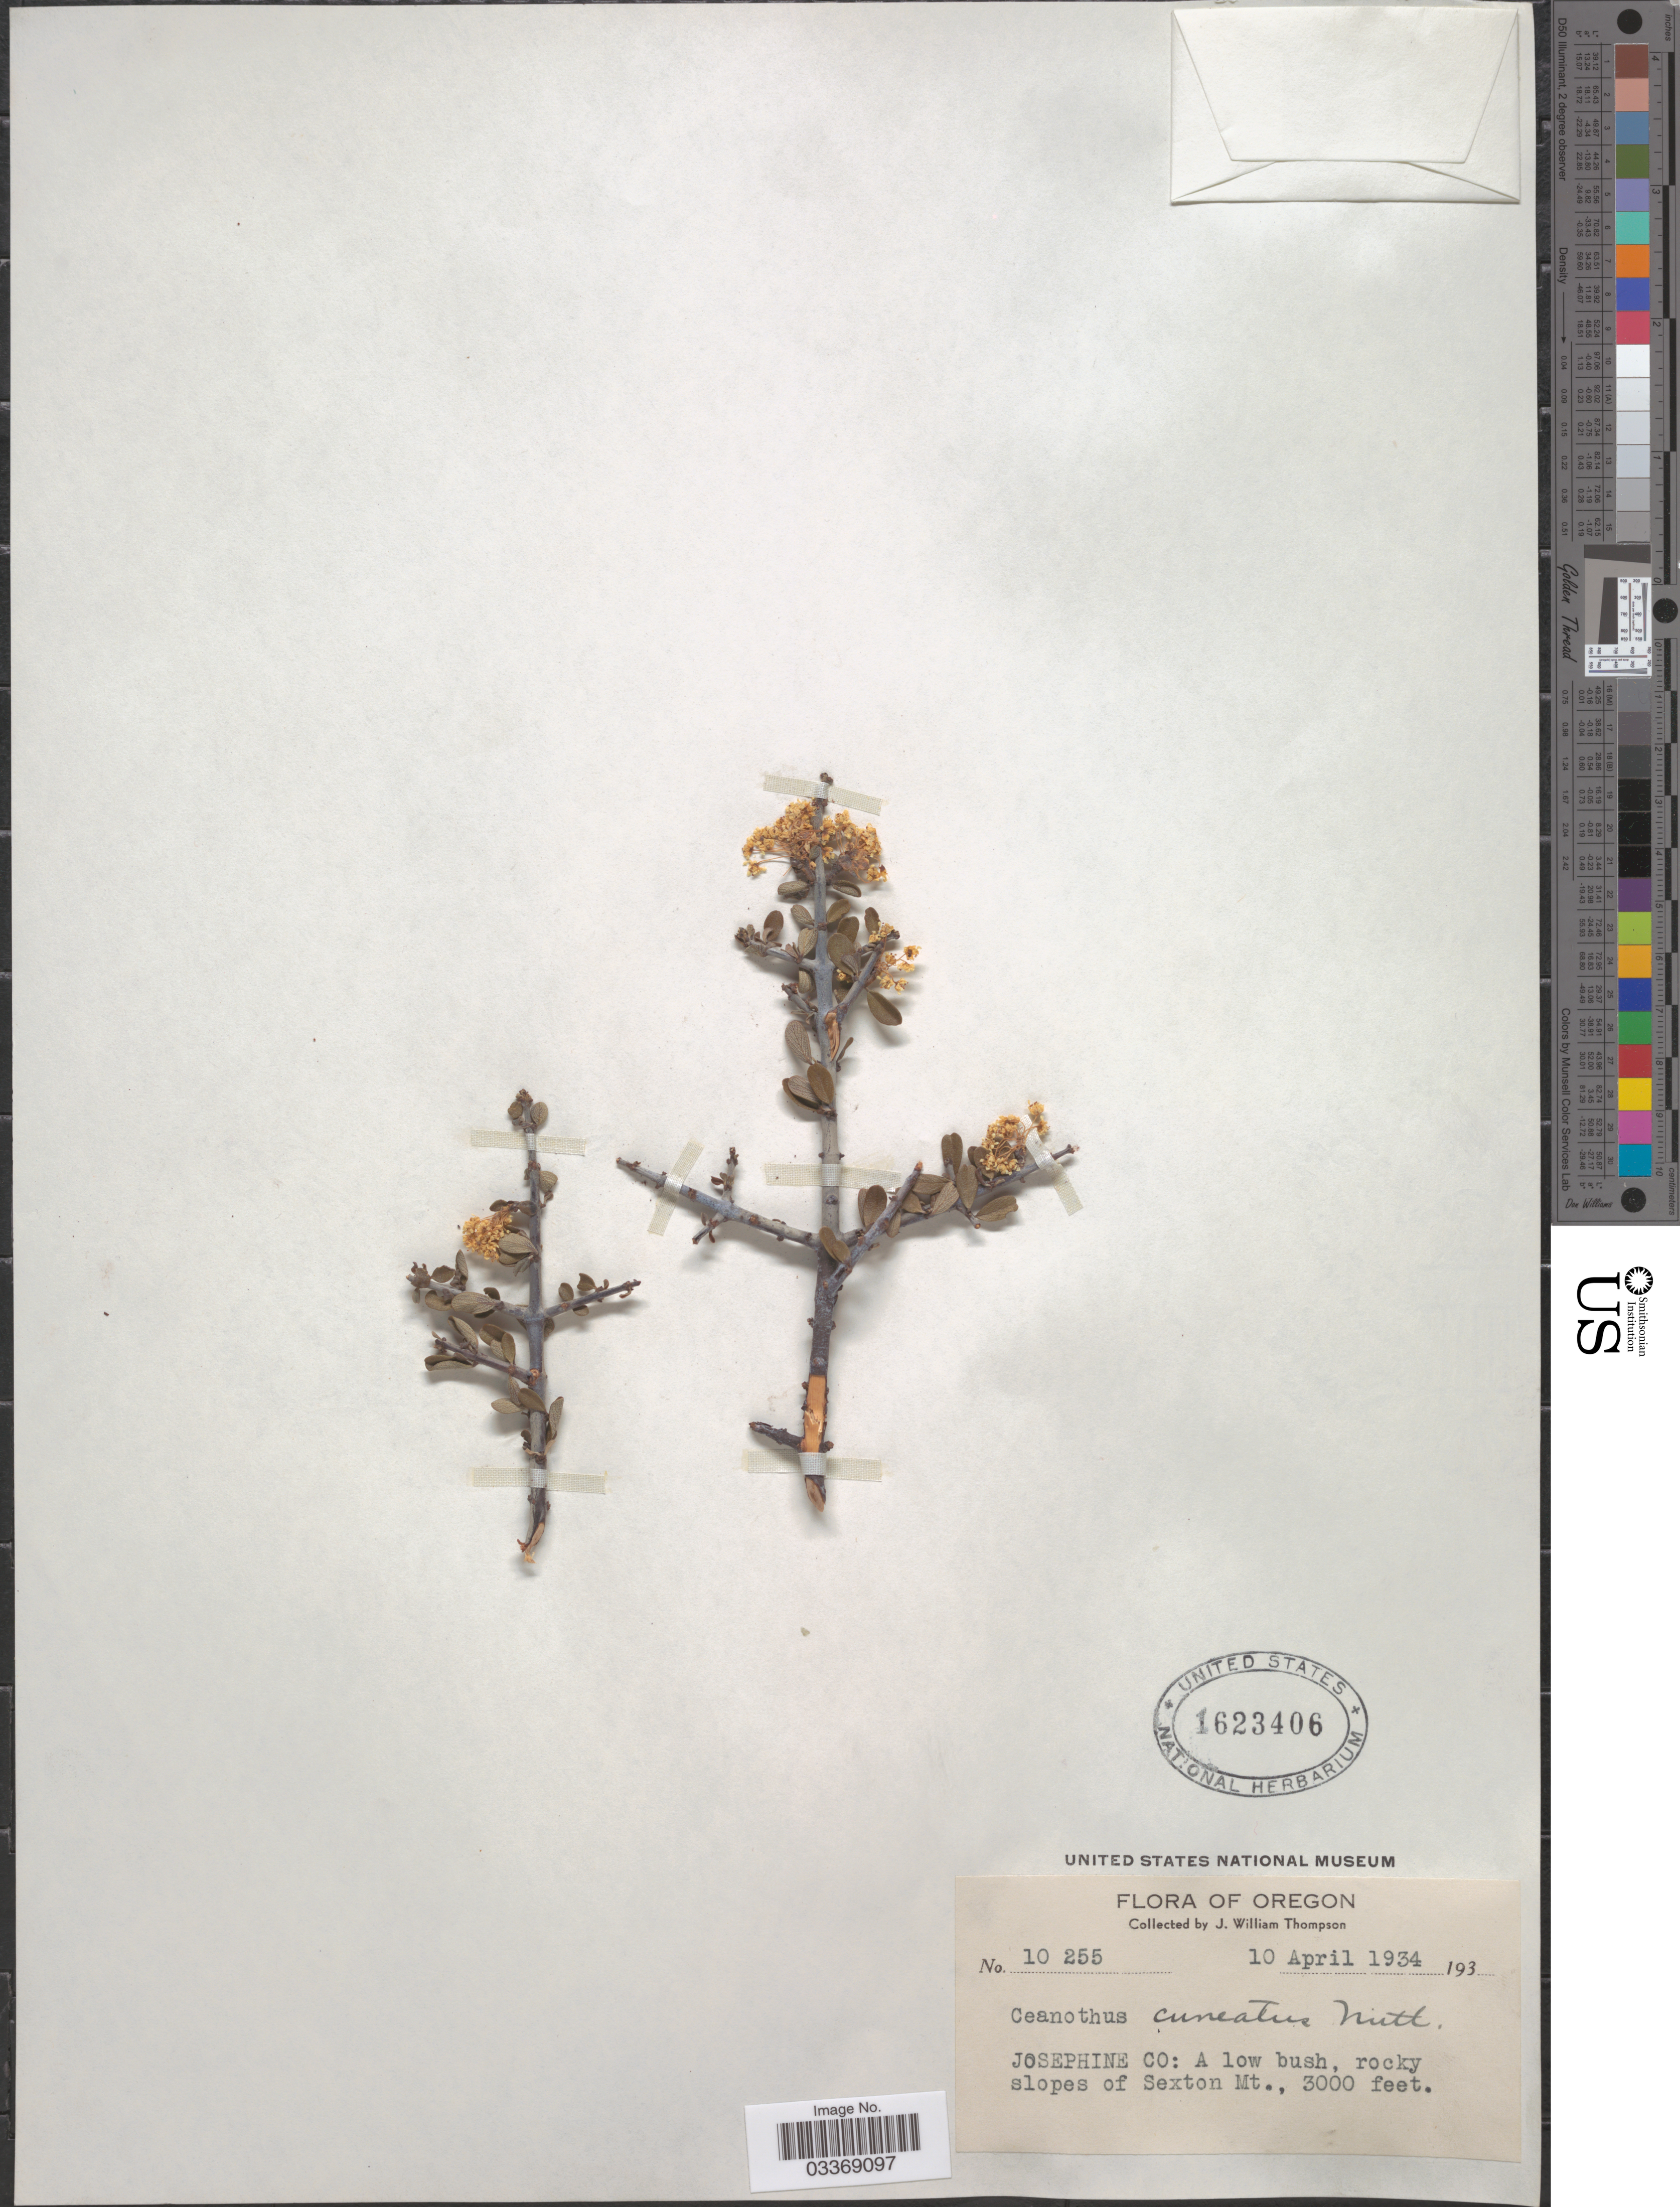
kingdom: Plantae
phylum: Tracheophyta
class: Magnoliopsida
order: Rosales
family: Rhamnaceae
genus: Ceanothus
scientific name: Ceanothus cuneatus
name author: (Hook.) Nutt.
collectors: J. W. Thompson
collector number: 10255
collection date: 1934-04-10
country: United States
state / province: Oregon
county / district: Josephine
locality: Josephine Co: A low bush, rocky slopes of Sexton Mt.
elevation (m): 914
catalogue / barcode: US 1623406